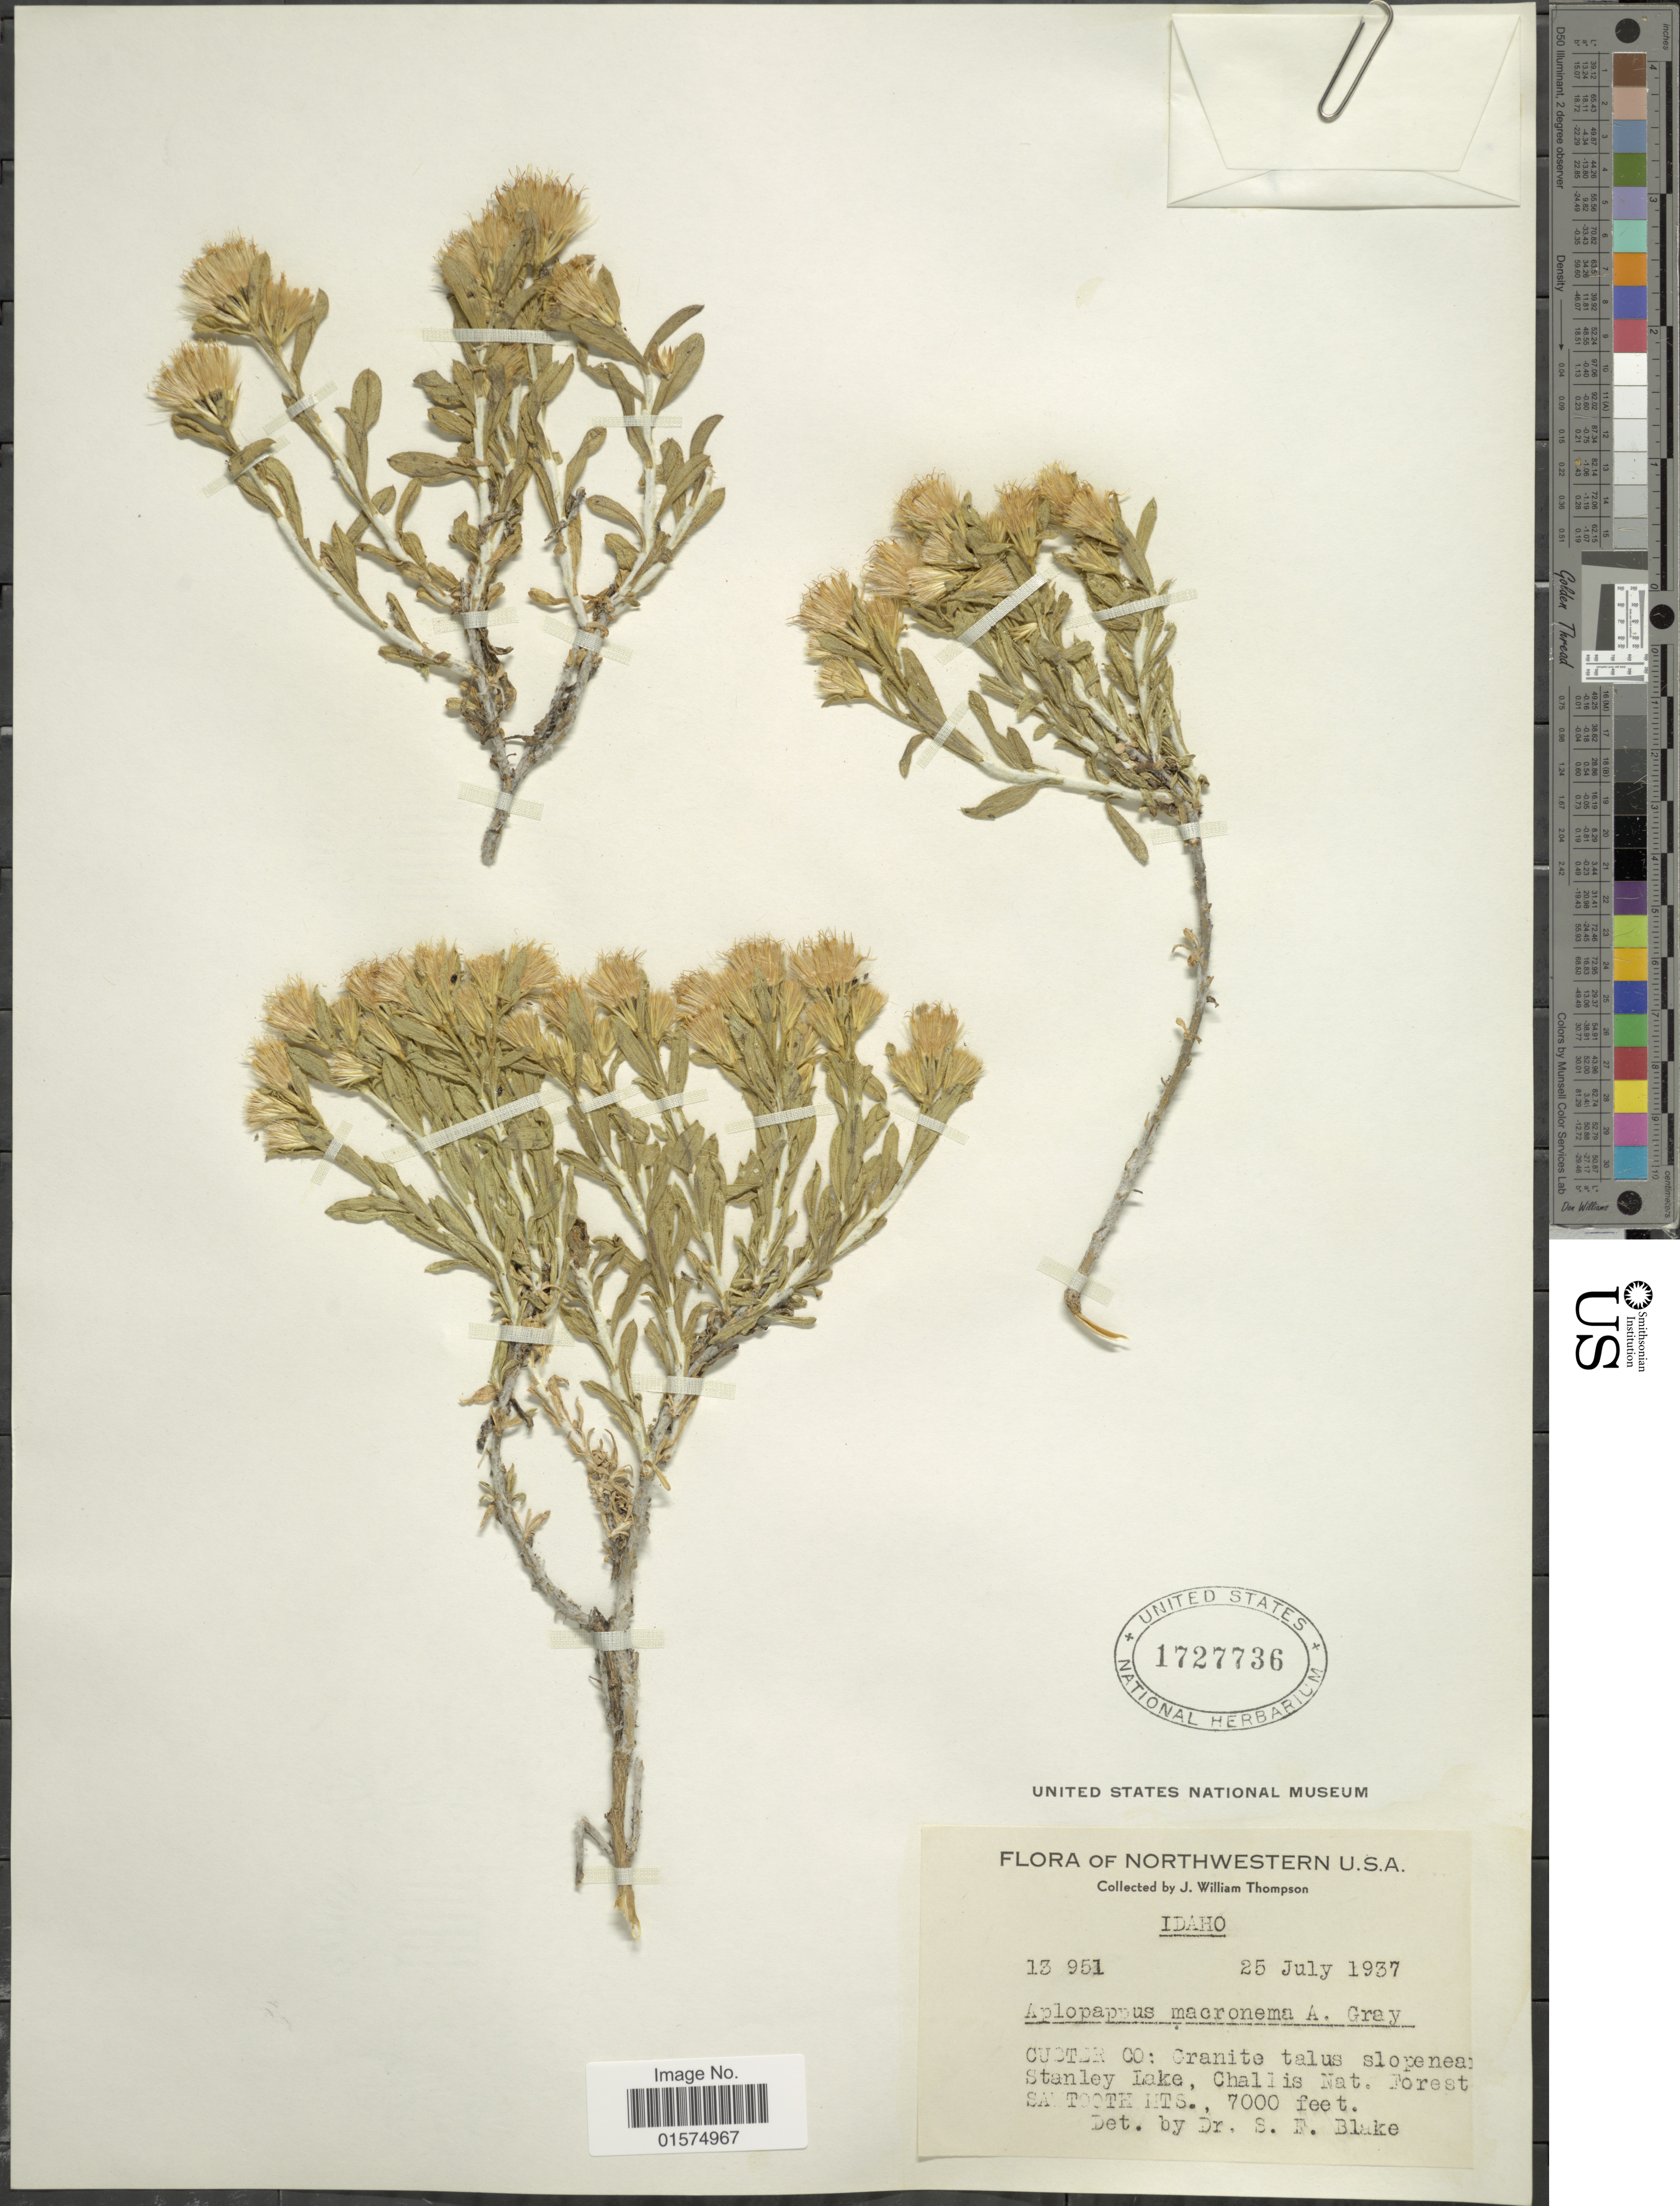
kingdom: Plantae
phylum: Tracheophyta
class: Magnoliopsida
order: Asterales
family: Asteraceae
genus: Ericameria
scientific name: Ericameria discoidea var. discoidea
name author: (Nutt.) G.L. Nesom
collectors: J. W. Thompson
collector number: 13951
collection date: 1937-07-25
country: United States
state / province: Idaho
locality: Northwestern U.S.A. Custer Co: near Stanley Lake, Challis Nat. Forest, Sawtooth Mts.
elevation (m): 2134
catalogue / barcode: US 1727736